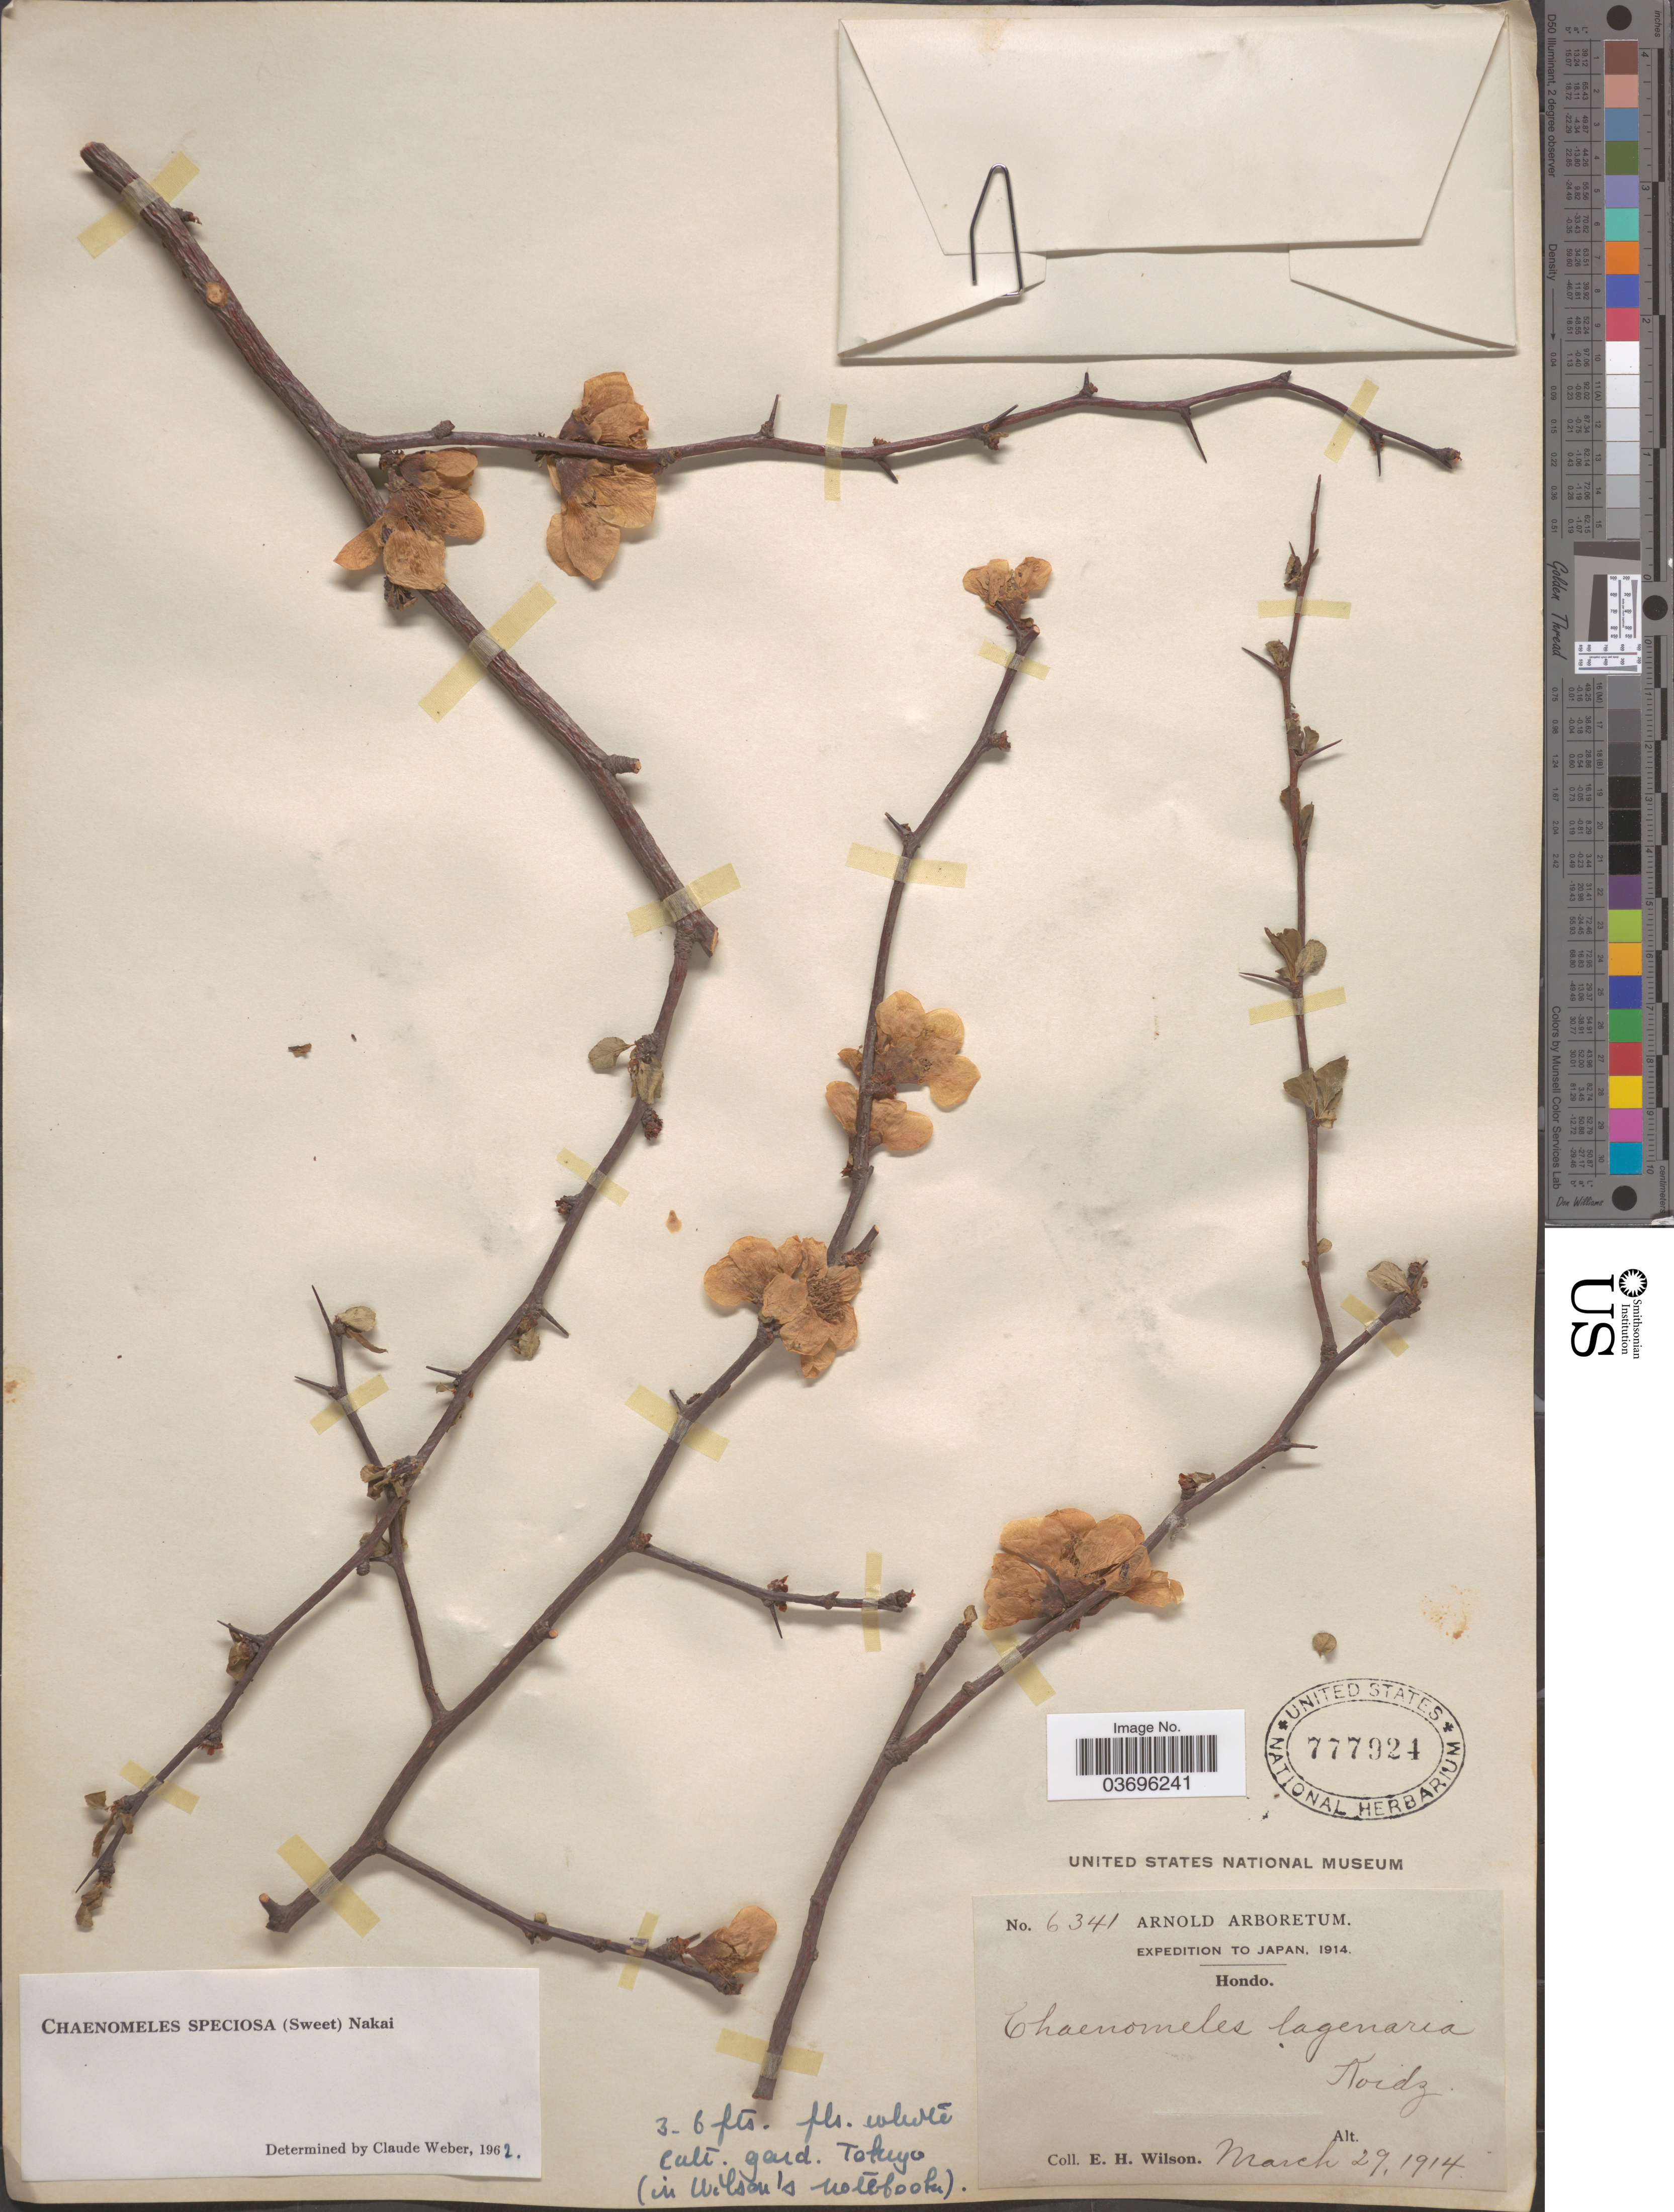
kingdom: Plantae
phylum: Tracheophyta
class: Magnoliopsida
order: Rosales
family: Rosaceae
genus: Chaenomeles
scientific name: Chaenomeles speciosa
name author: (Sweet) Nakai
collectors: E. Wilson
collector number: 6341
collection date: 1914-03-29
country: Japan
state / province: Tokyo, Federal City of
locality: Hondo [unsure placement] Gard. Tokyo.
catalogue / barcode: US 777924